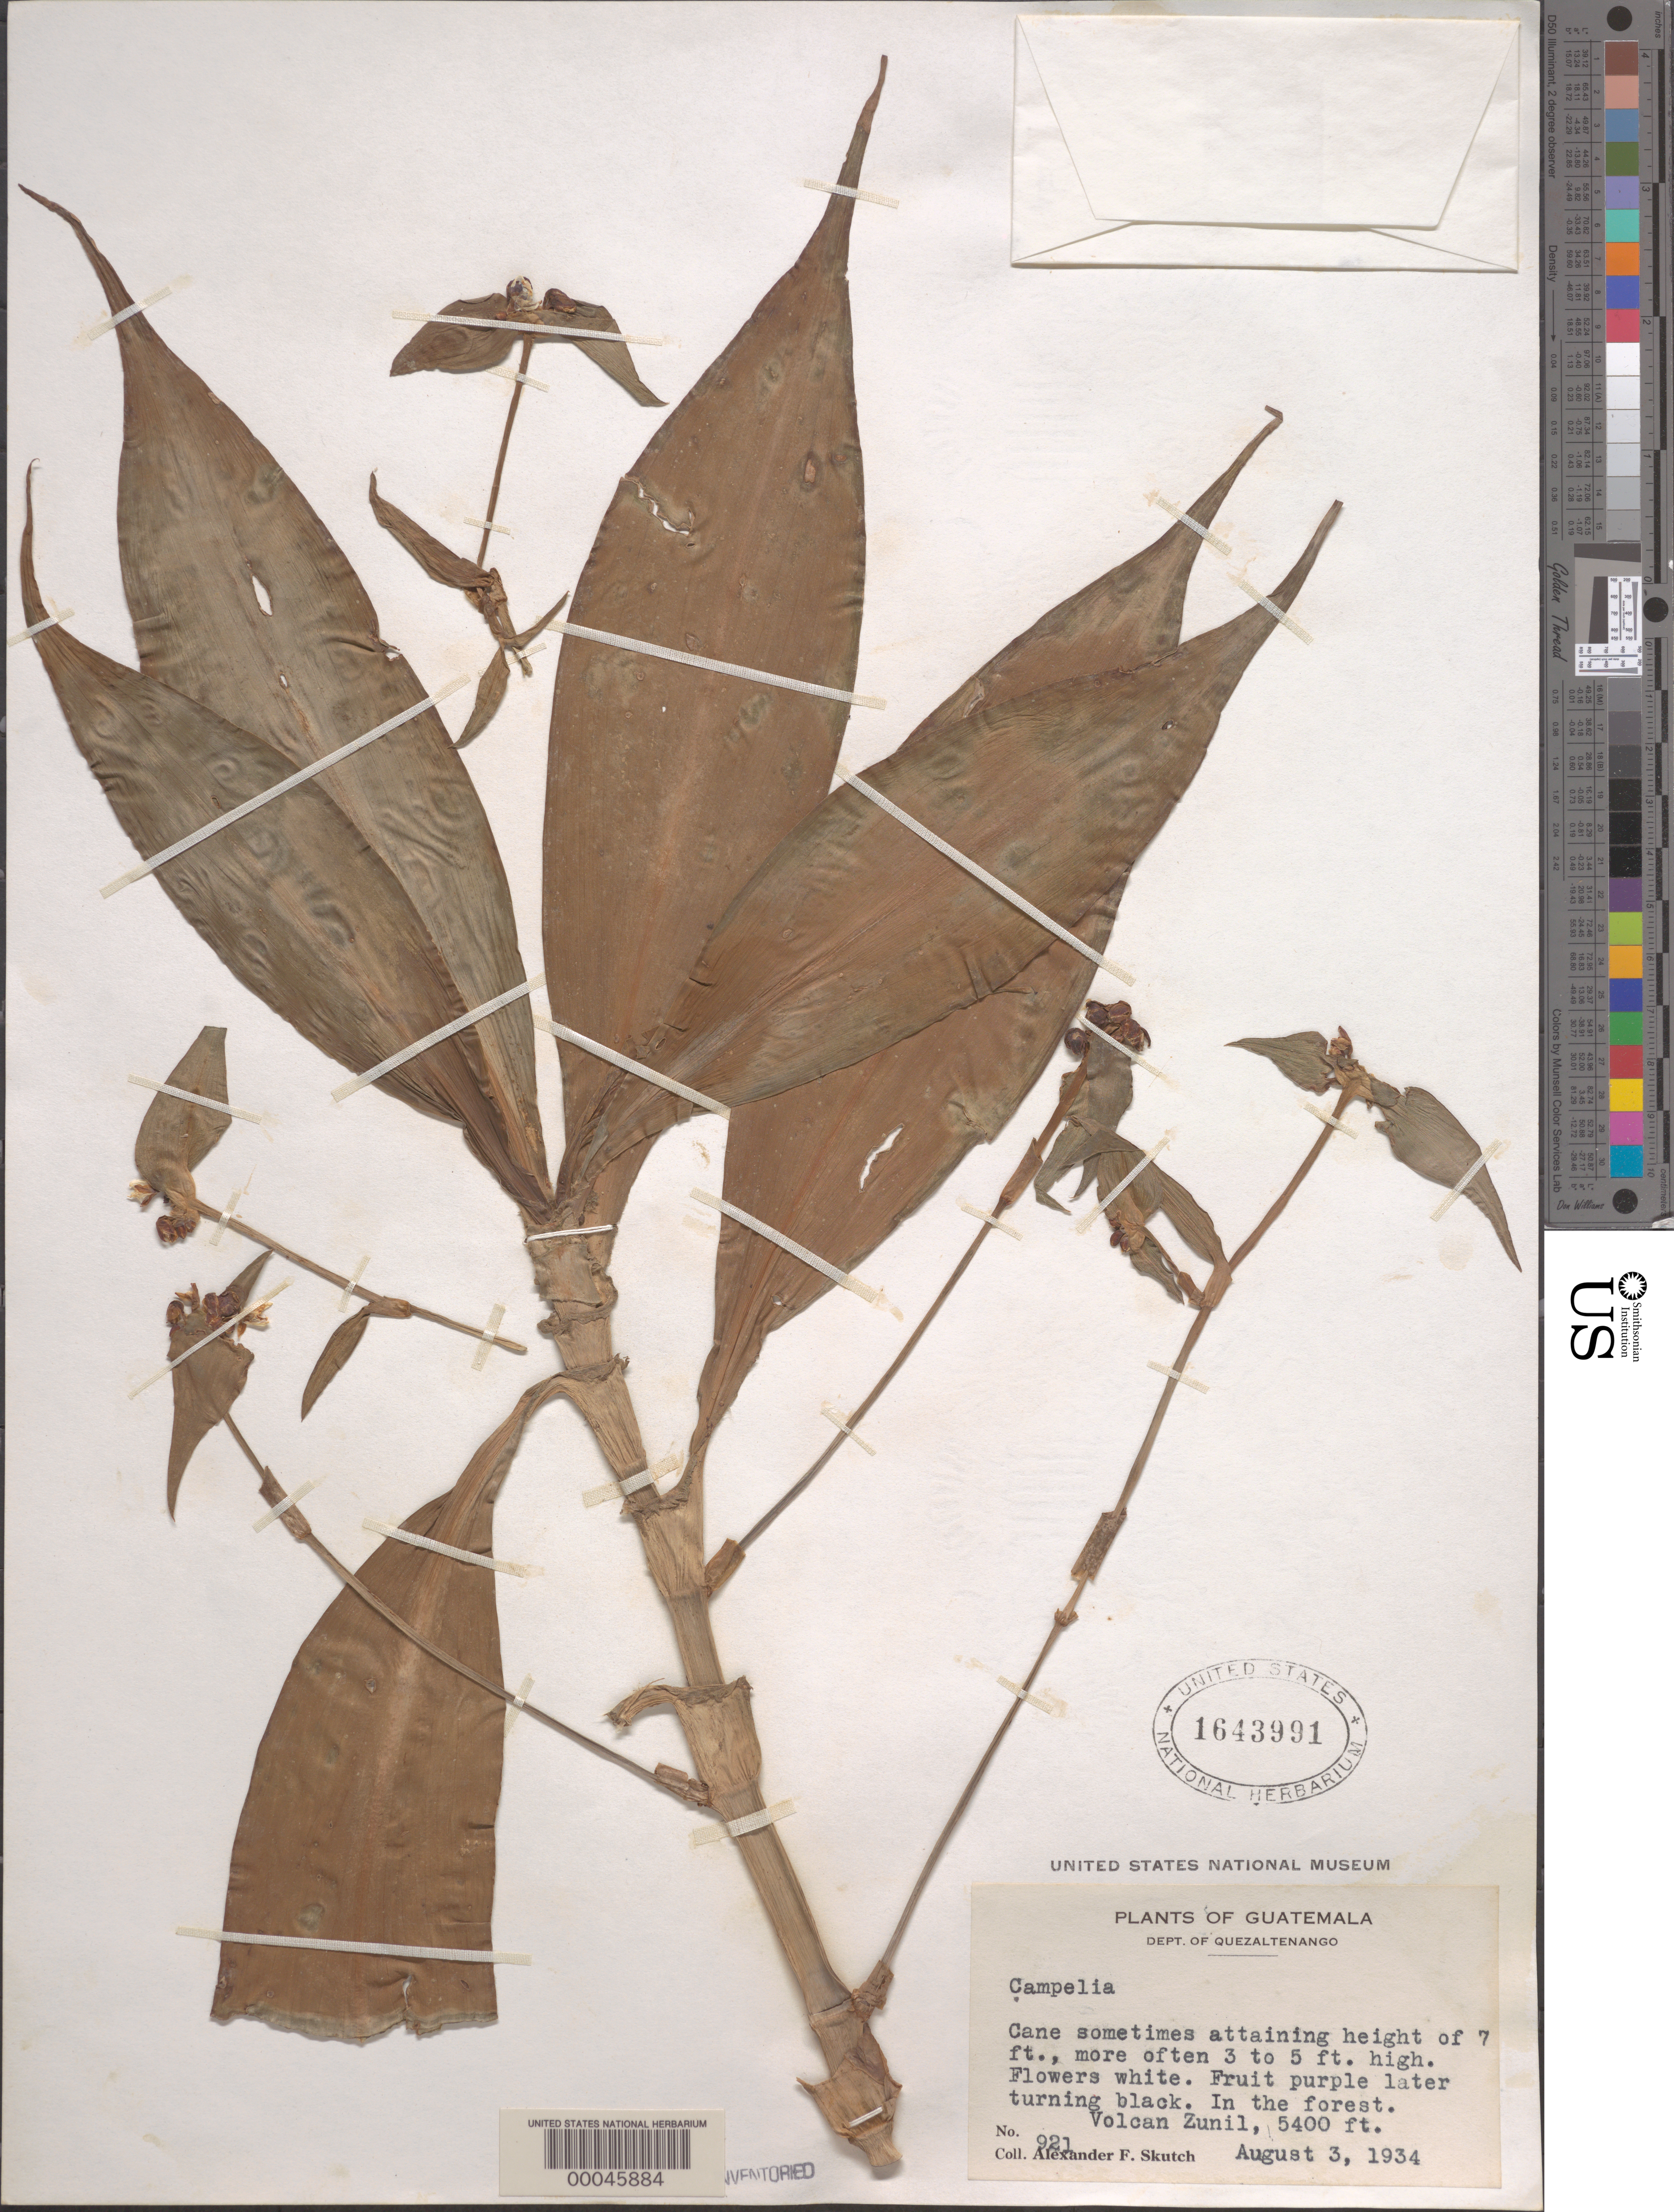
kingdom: Plantae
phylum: Tracheophyta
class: Liliopsida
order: Commelinales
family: Commelinaceae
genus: Tradescantia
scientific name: Tradescantia zanonia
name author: (L.) Sw.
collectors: A. F. Skutch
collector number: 921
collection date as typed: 03 Aug 1934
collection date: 1934-08-03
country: Guatemala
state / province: Quetzaltenango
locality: Volcan Zunil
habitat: Forest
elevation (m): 1647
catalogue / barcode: US 1643991